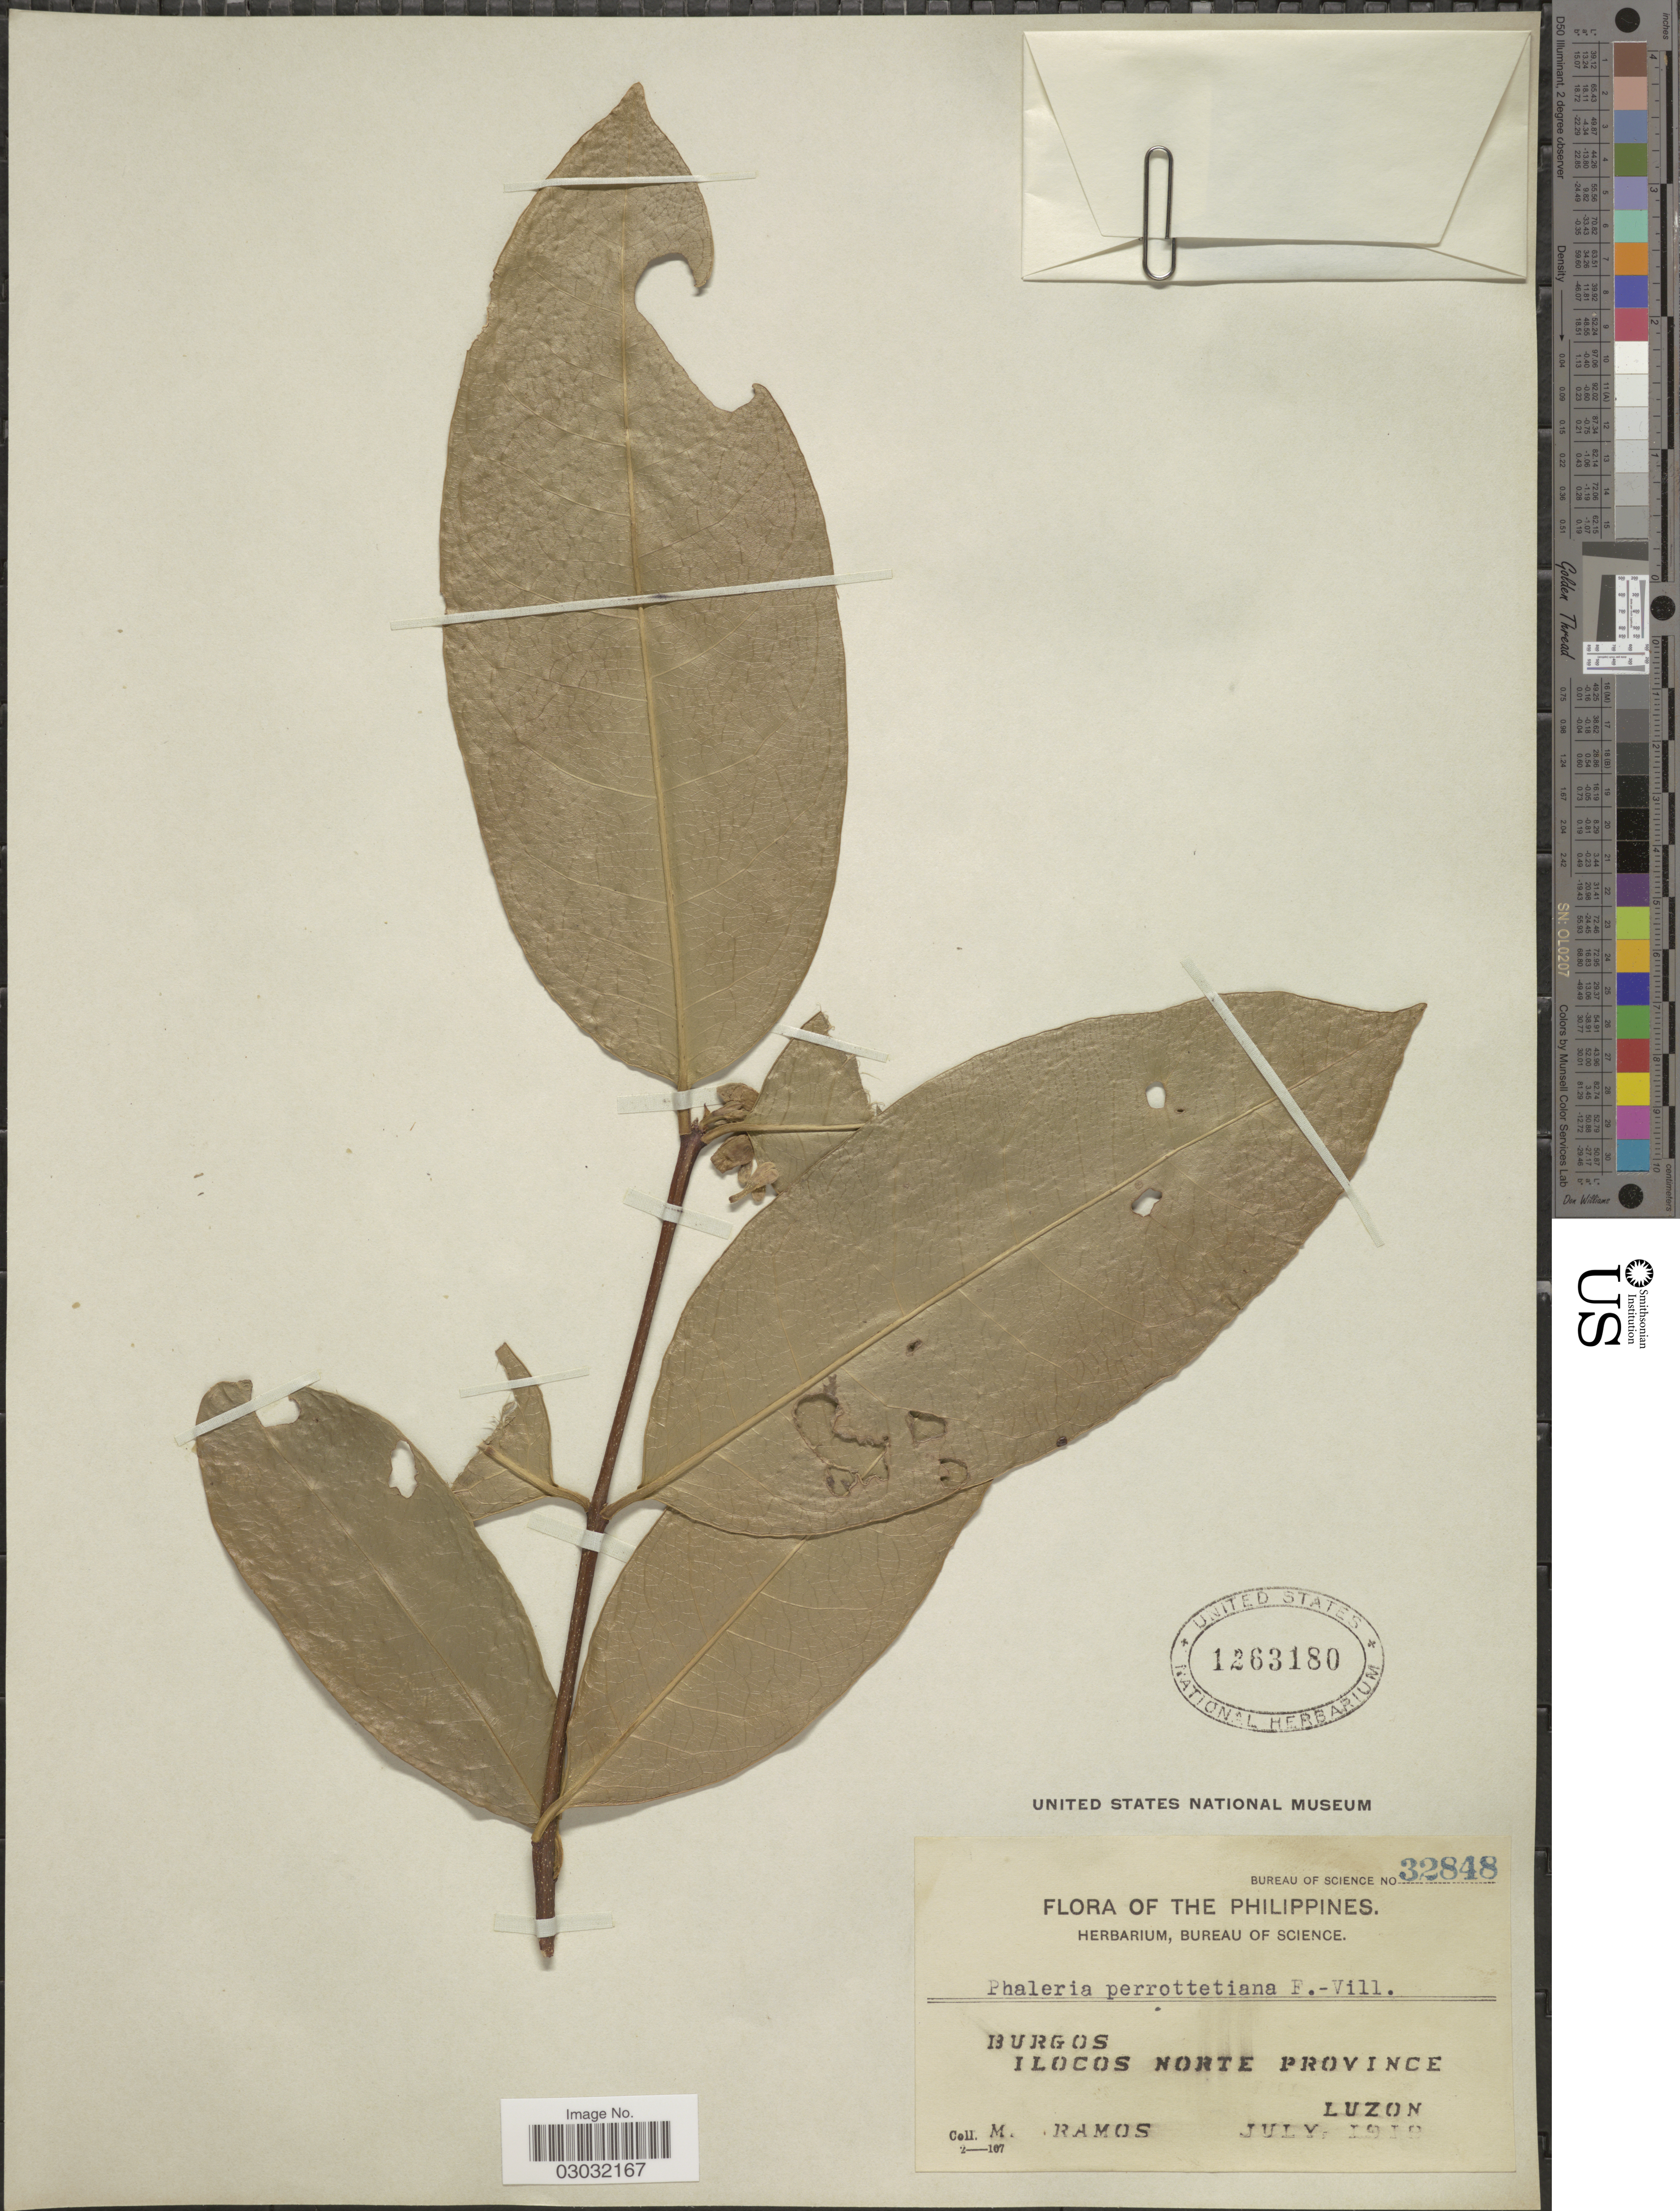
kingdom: Plantae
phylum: Tracheophyta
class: Magnoliopsida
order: Malvales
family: Thymelaeaceae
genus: Phaleria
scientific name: Phaleria perrottetiana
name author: (Decne.) Fern.-Vill.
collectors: M. Ramos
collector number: Bureau of Science 32848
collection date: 1919-07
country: Philippines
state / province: Ilocos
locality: Burgos. Ilocos Norte Province.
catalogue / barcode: US 1263180